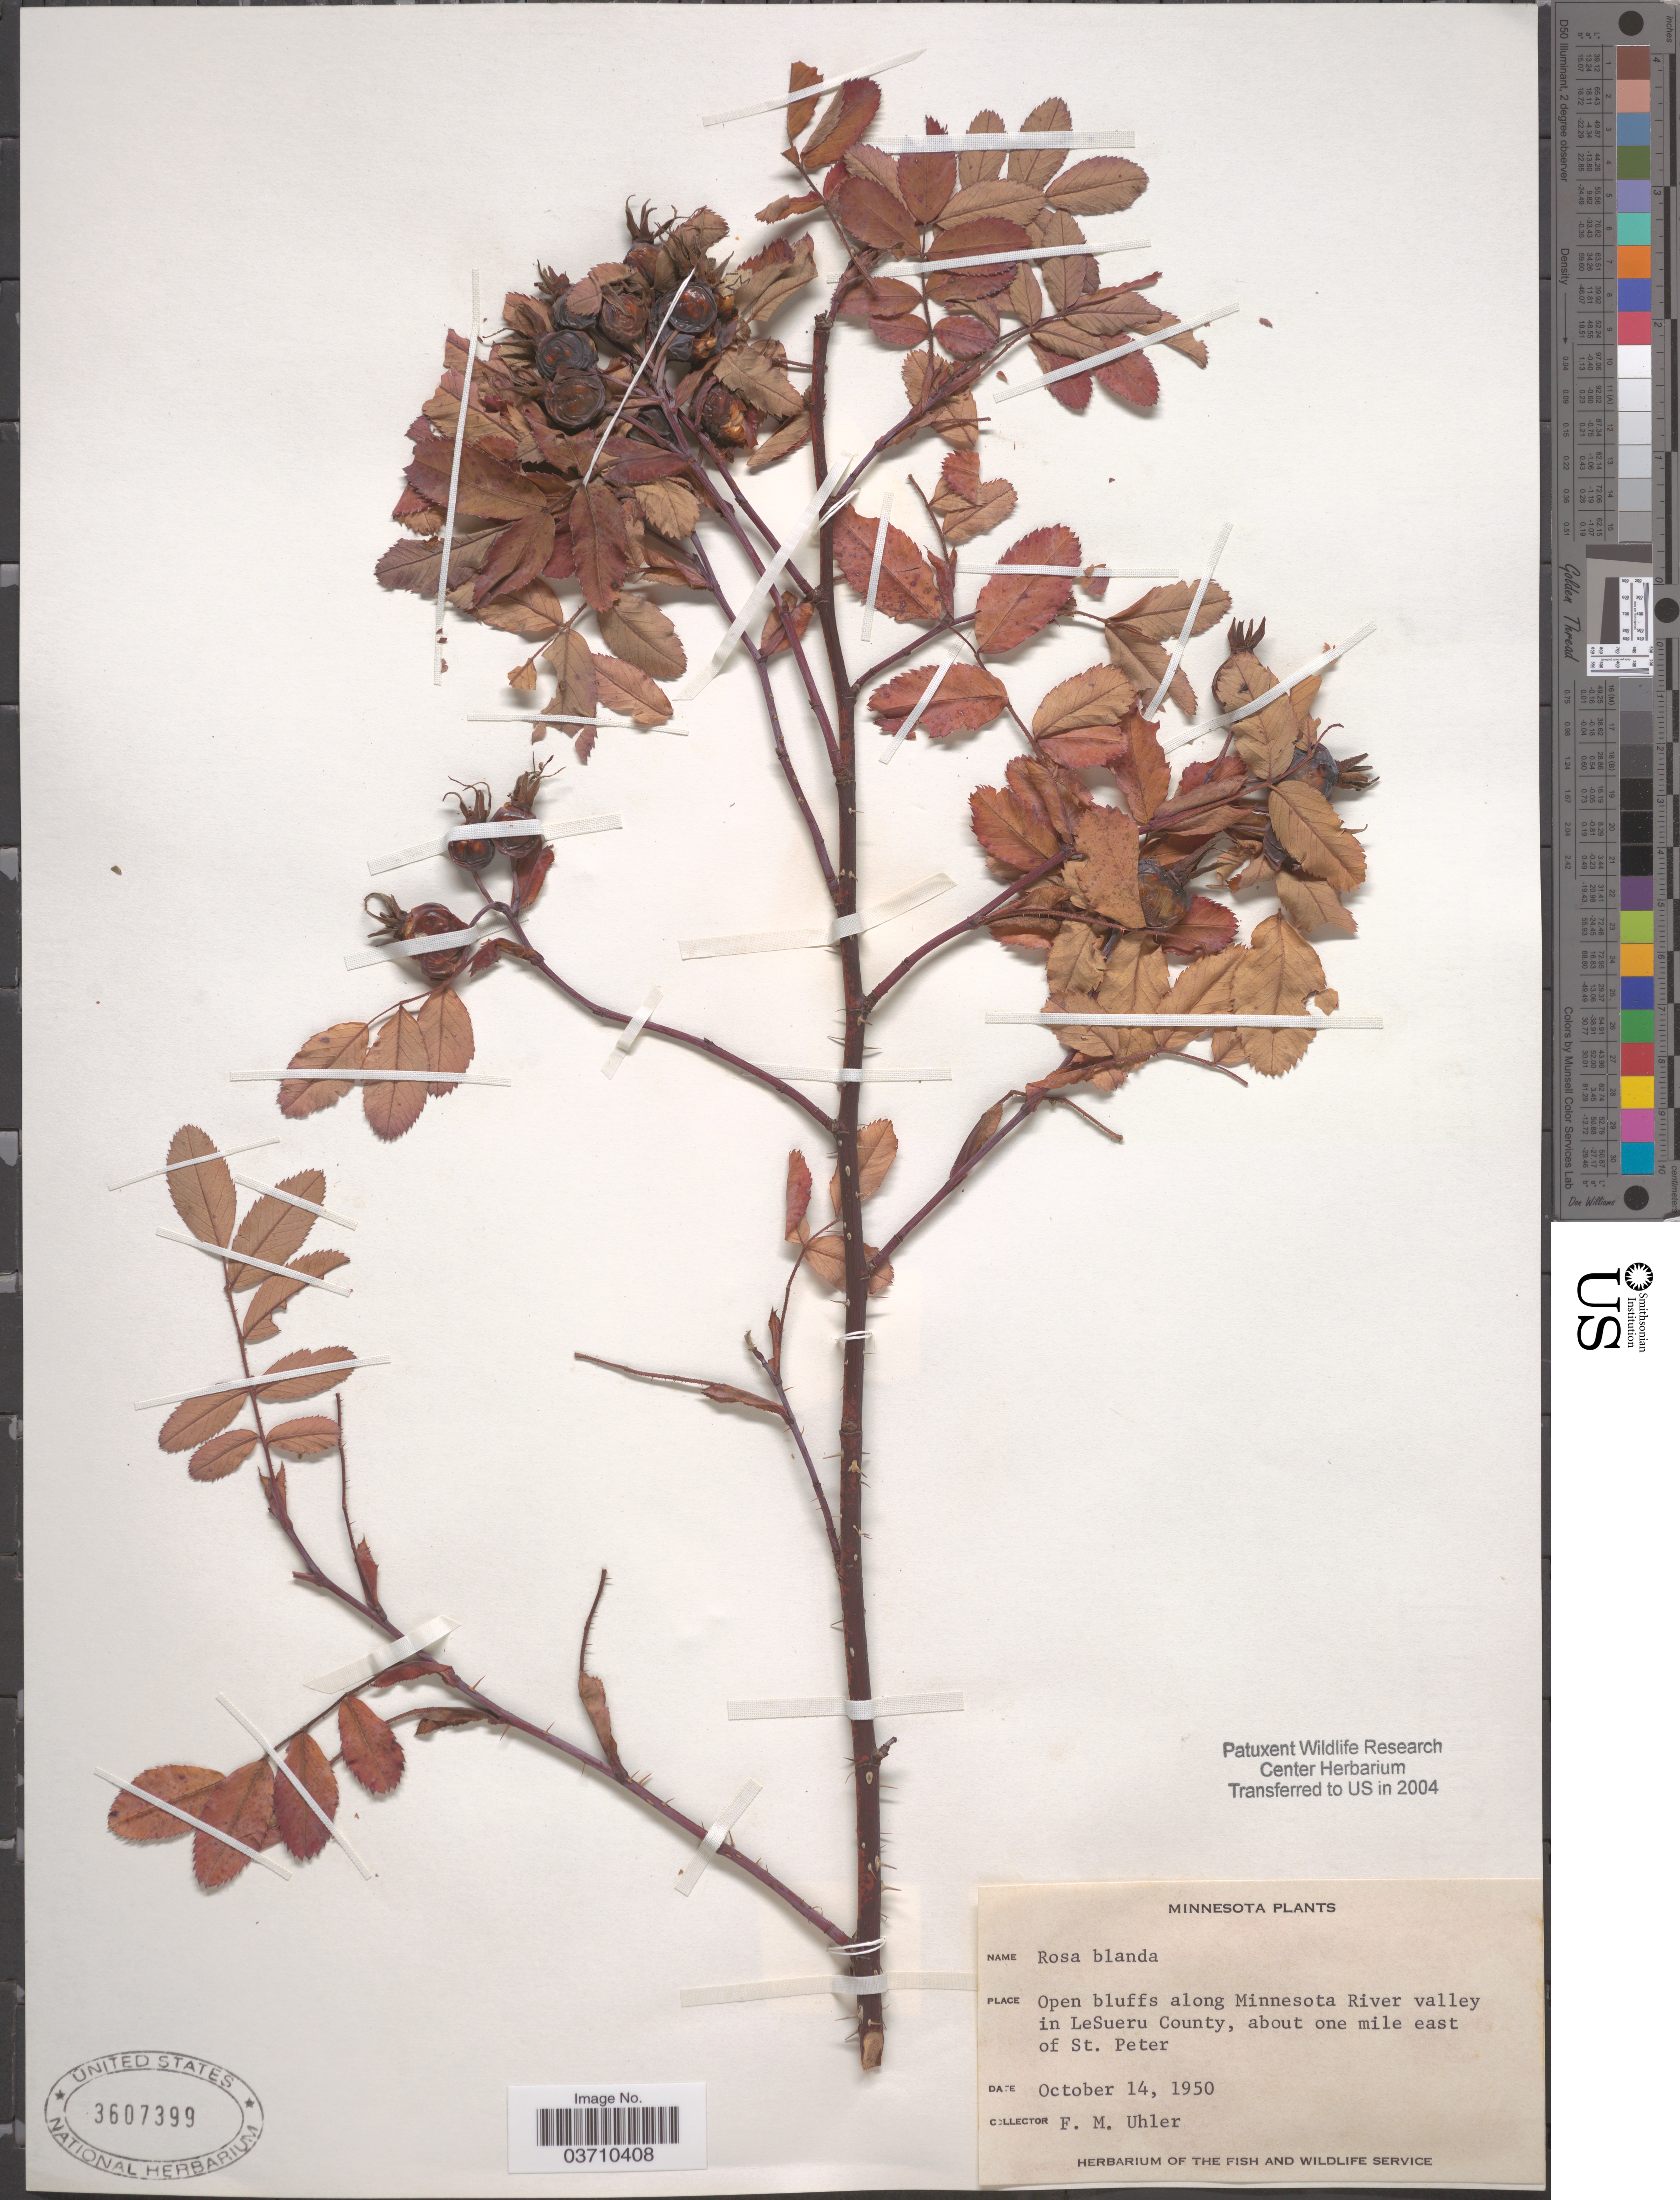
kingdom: Plantae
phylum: Tracheophyta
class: Magnoliopsida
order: Rosales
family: Rosaceae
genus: Rosa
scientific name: Rosa blanda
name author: Aiton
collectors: F. M. Uhler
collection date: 1950-10-14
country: United States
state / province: Minnesota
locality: Open bluffs along Minnesota River valley in LeSueru County, about one mile east of St. Peter.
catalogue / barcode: US 3607399